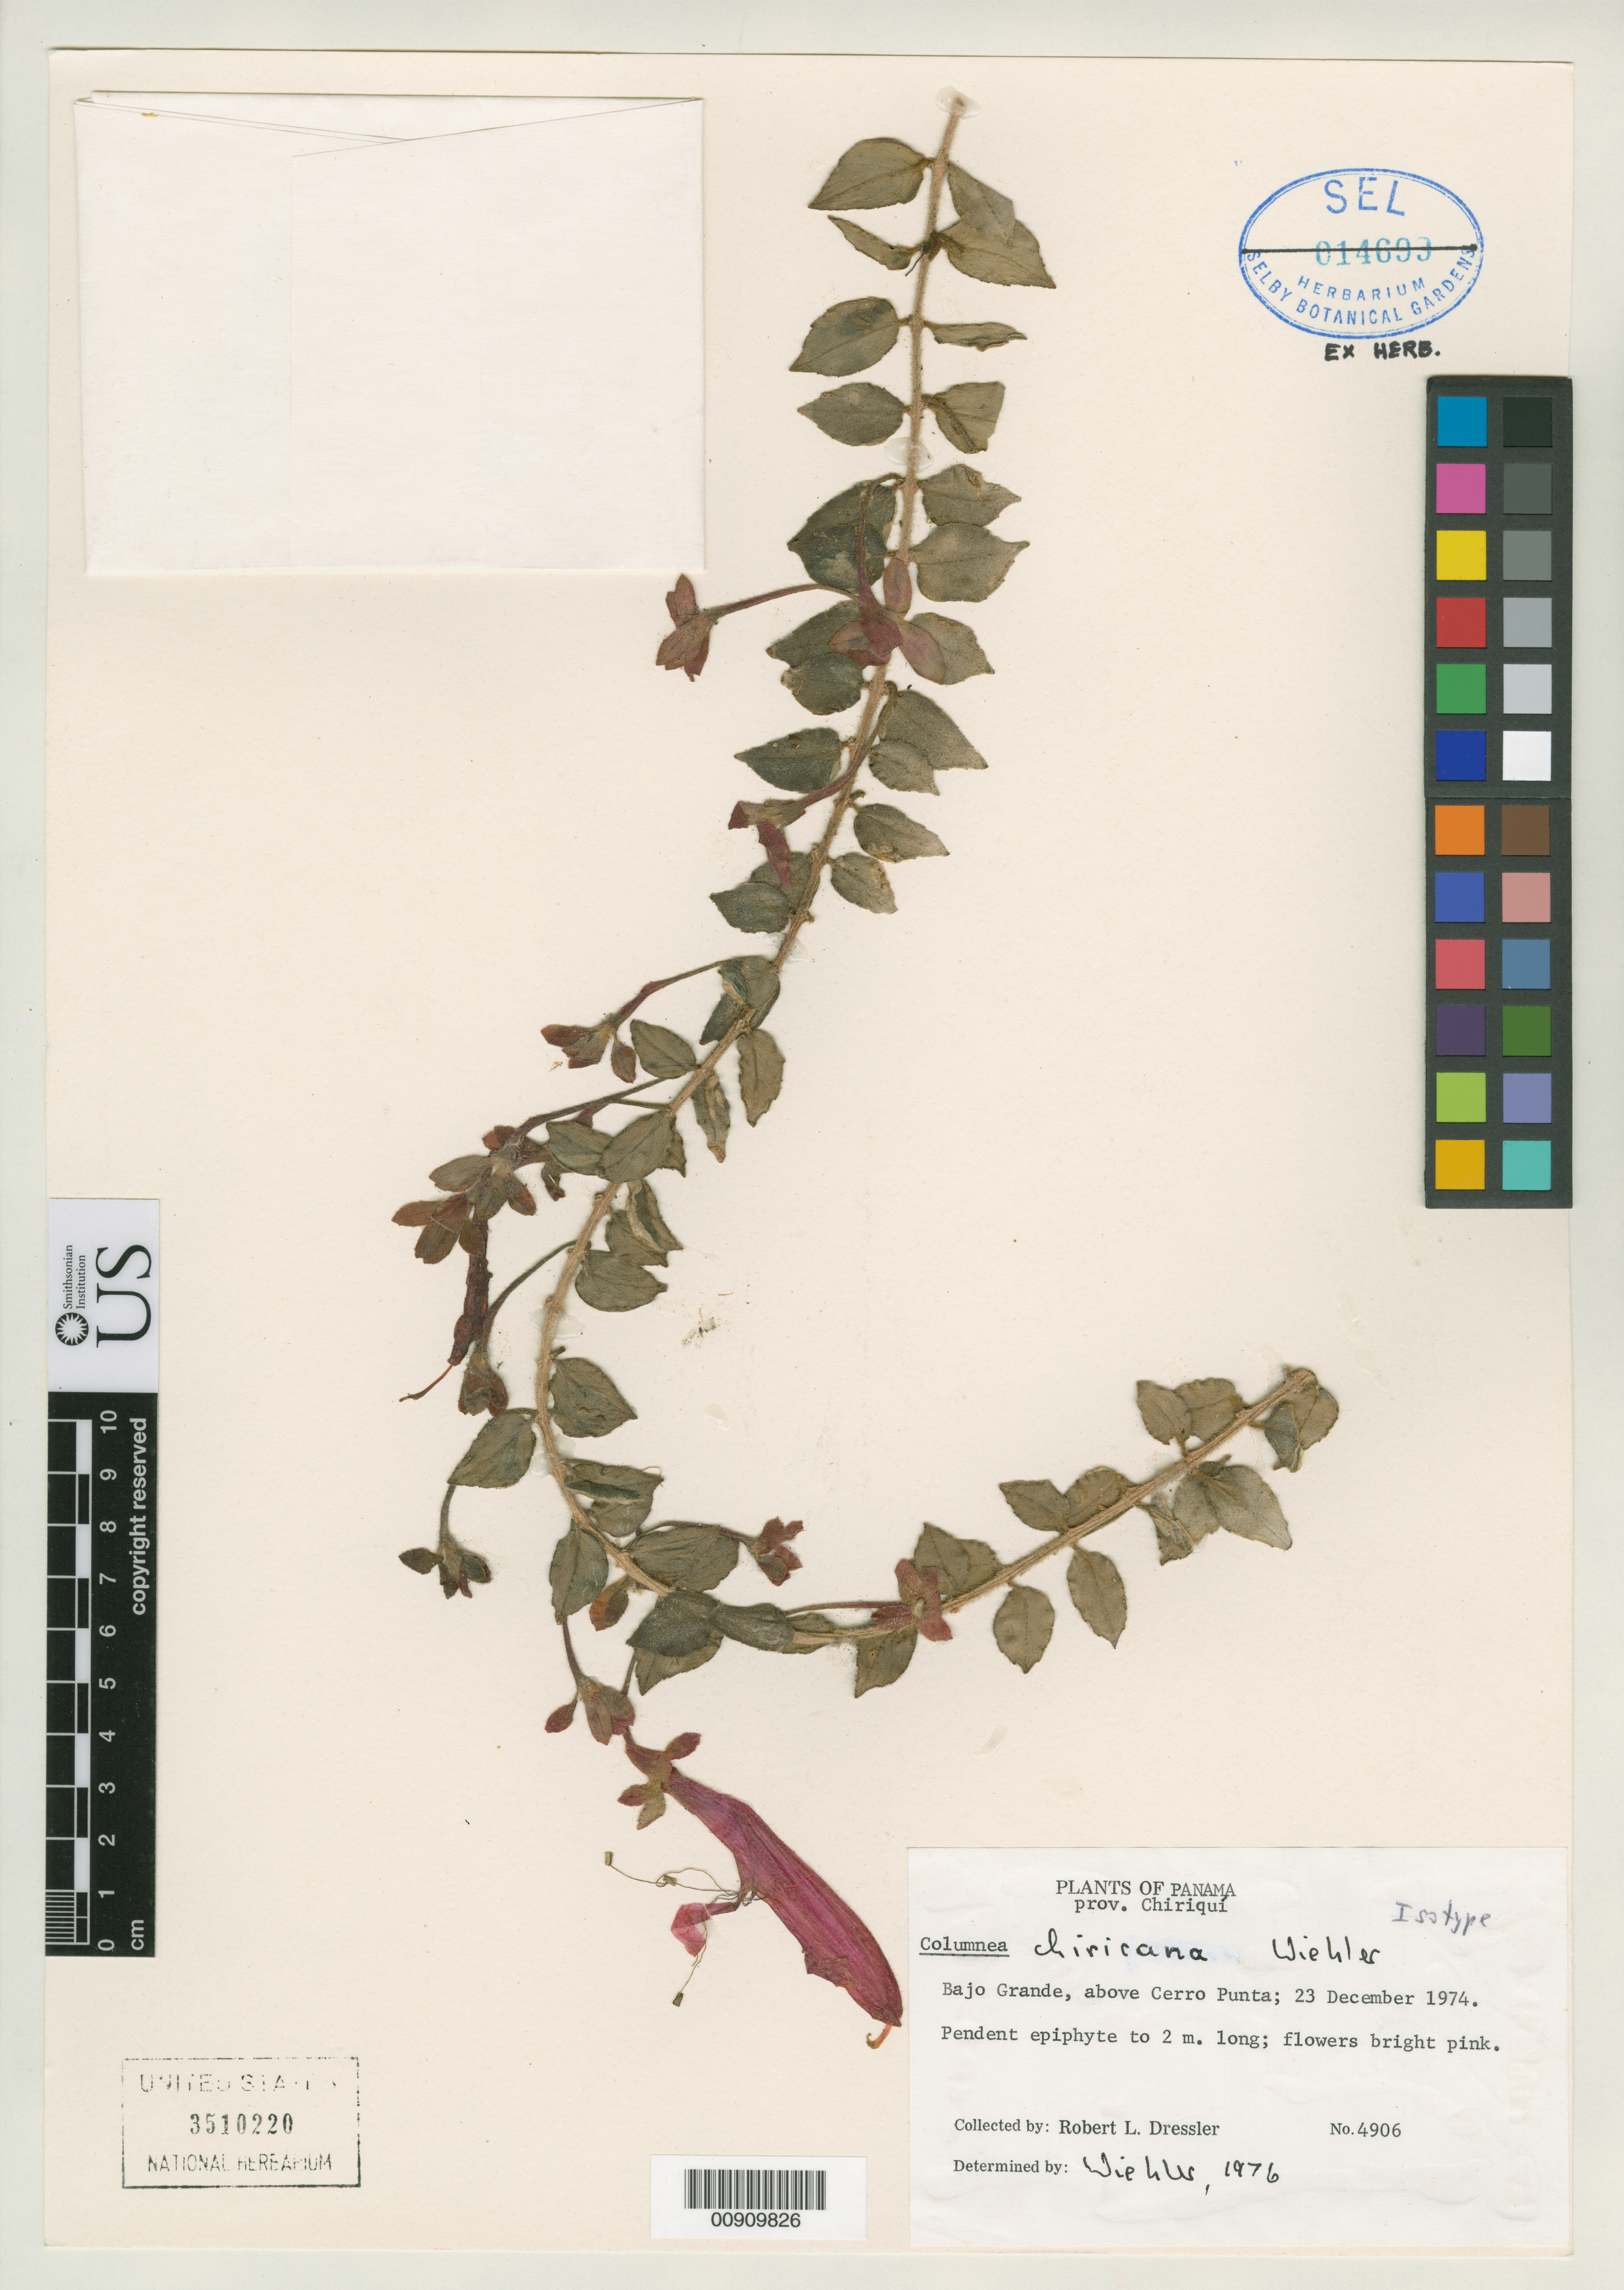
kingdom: Plantae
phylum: Tracheophyta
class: Magnoliopsida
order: Lamiales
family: Gesneriaceae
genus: Columnea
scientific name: Columnea chiricana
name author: Wiehler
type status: Isotype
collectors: R. Dressler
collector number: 4906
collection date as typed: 23 Dec 1974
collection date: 1974-12-23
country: Panama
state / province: Chiriquí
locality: Bajo Grande, above Cerro Punta.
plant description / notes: Cited by J.R. Clark et al., Selbyana 24: 119-140 (2003).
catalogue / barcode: US 3510220